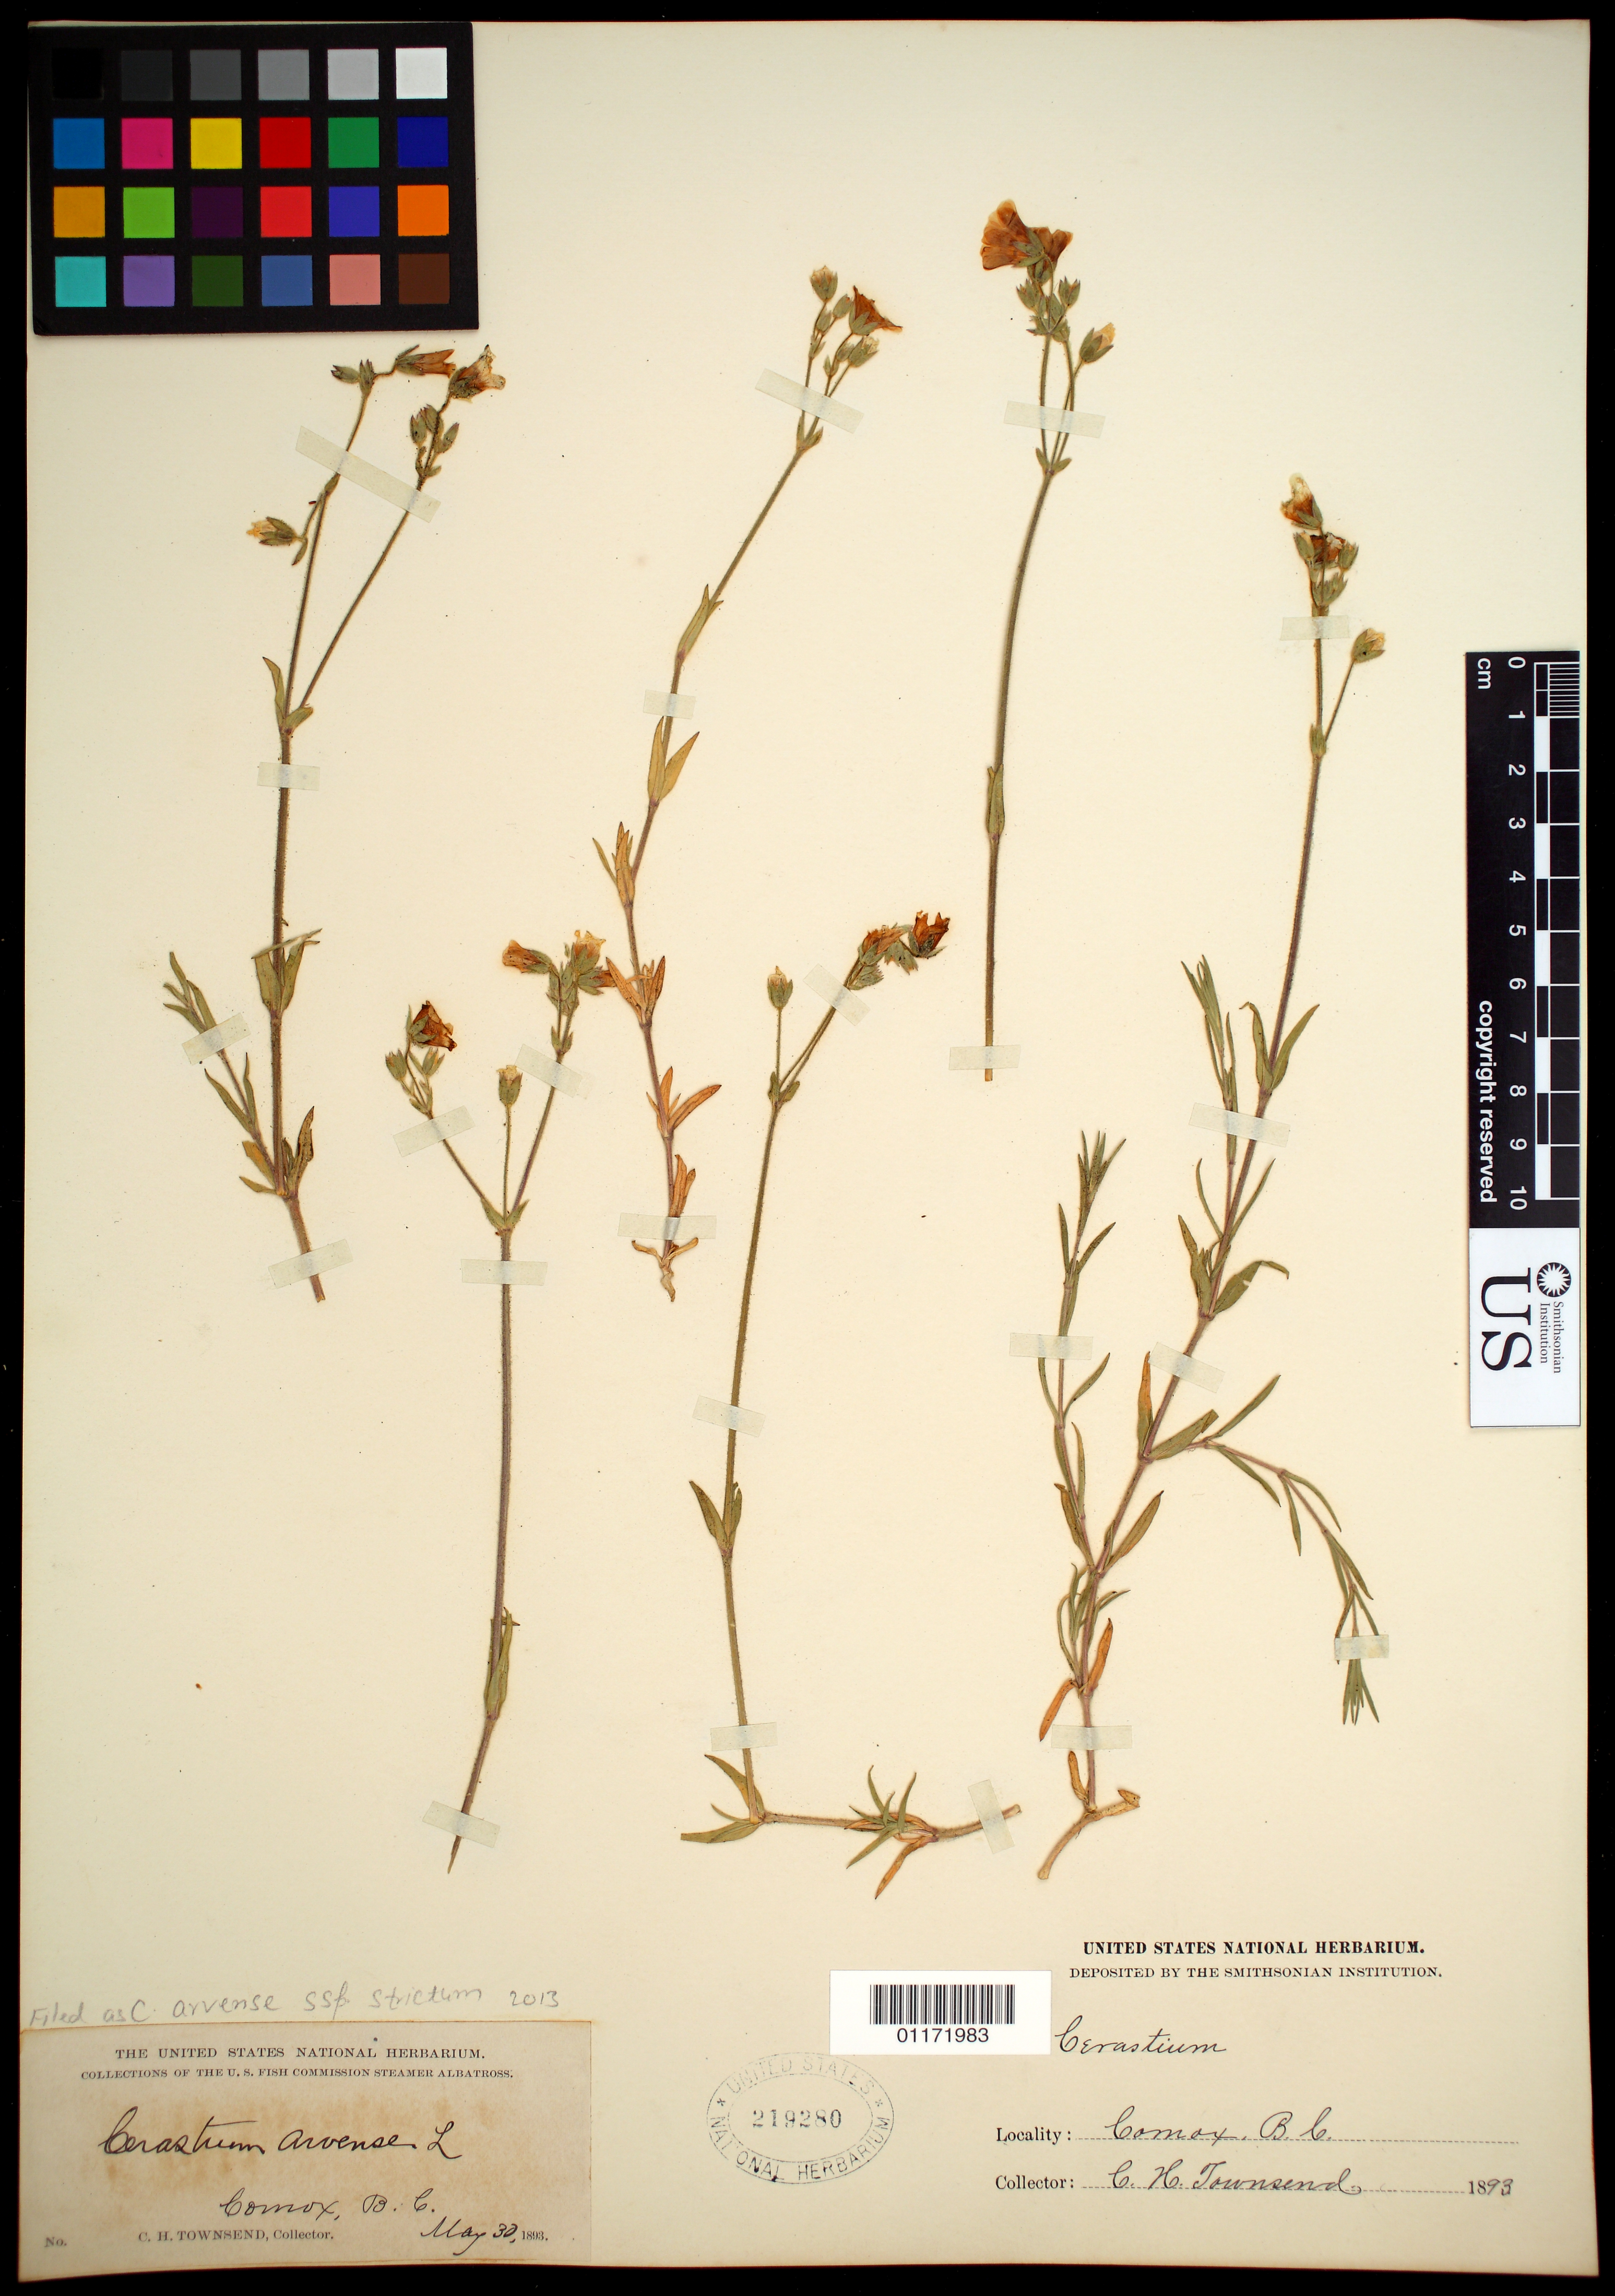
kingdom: Plantae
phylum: Tracheophyta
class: Magnoliopsida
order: Caryophyllales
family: Caryophyllaceae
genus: Cerastium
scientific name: Cerastium arvense subsp. strictum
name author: (L.) Ugborogho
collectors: C. H. Townsend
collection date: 1893-05-30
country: Canada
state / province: British Columbia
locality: Comox.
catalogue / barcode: US 219280